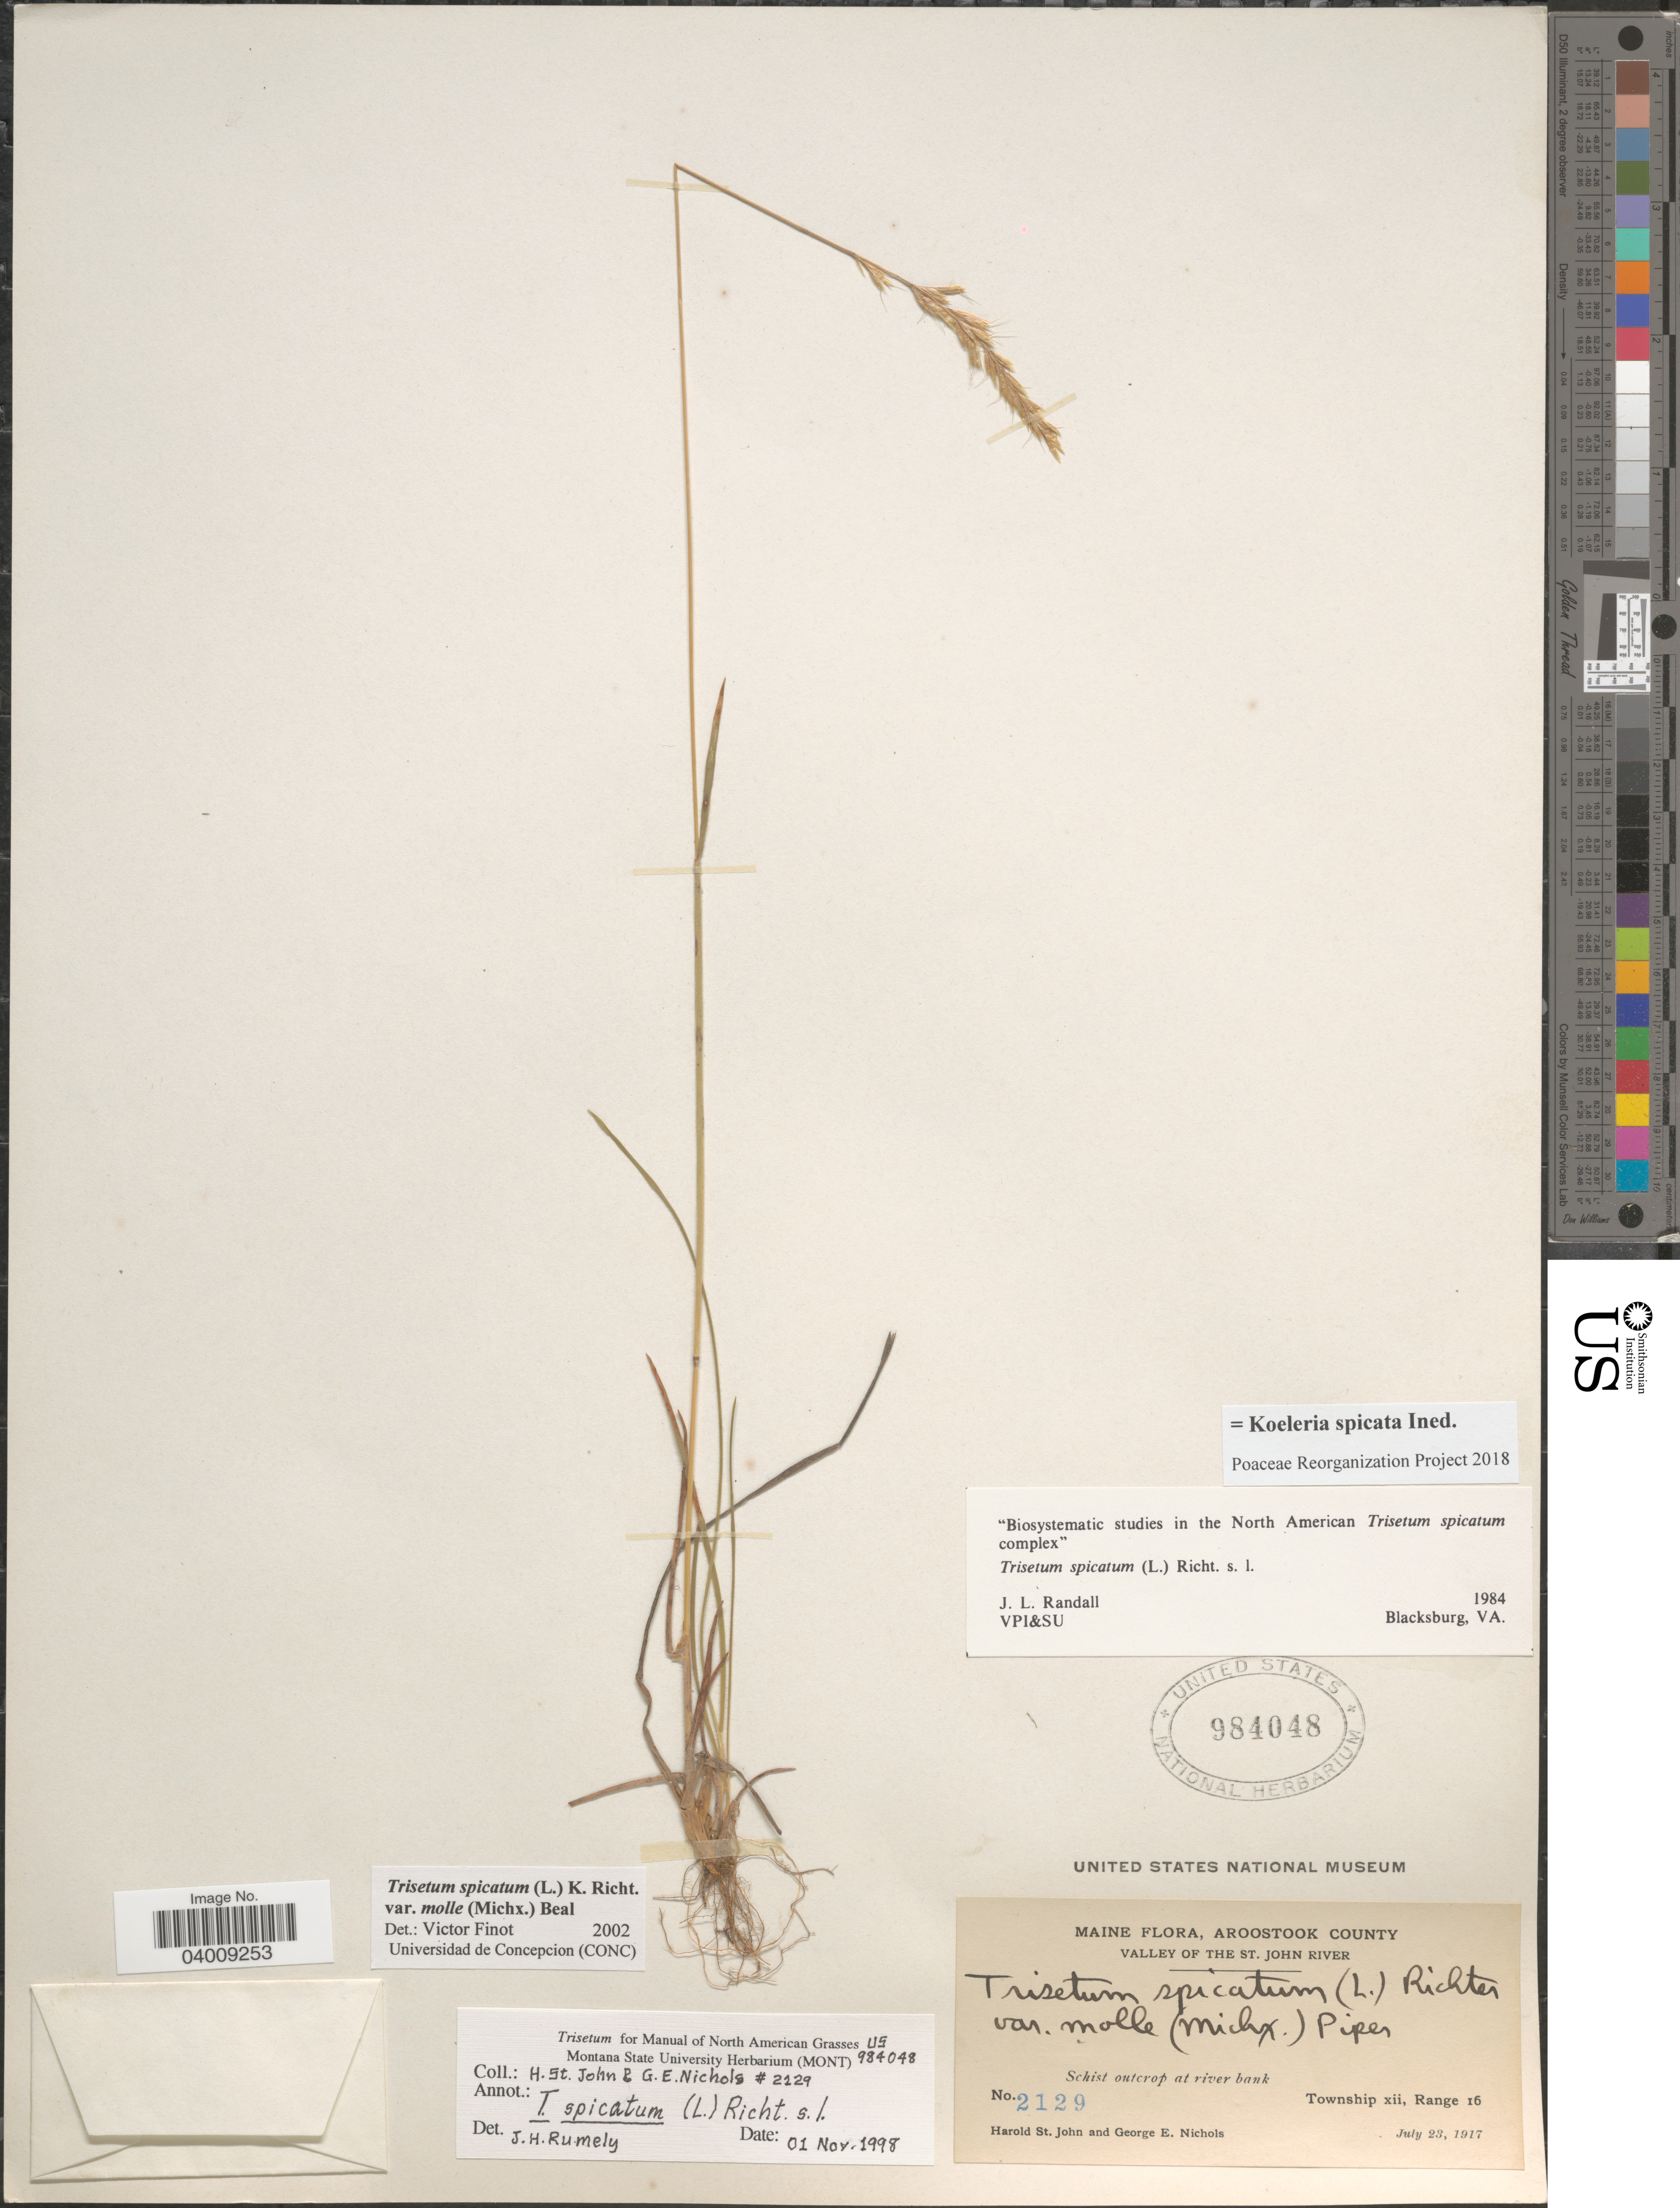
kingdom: Plantae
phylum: Tracheophyta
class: Liliopsida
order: Poales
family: Poaceae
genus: Koeleria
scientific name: Koeleria spicata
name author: (L.) Barberá et al.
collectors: H. St. John & G. E. Nichols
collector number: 2129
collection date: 1917-07-23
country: United States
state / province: Maine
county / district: Aroostook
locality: Valley of the St. John River. Township xii, Range 16.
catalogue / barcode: US 984048